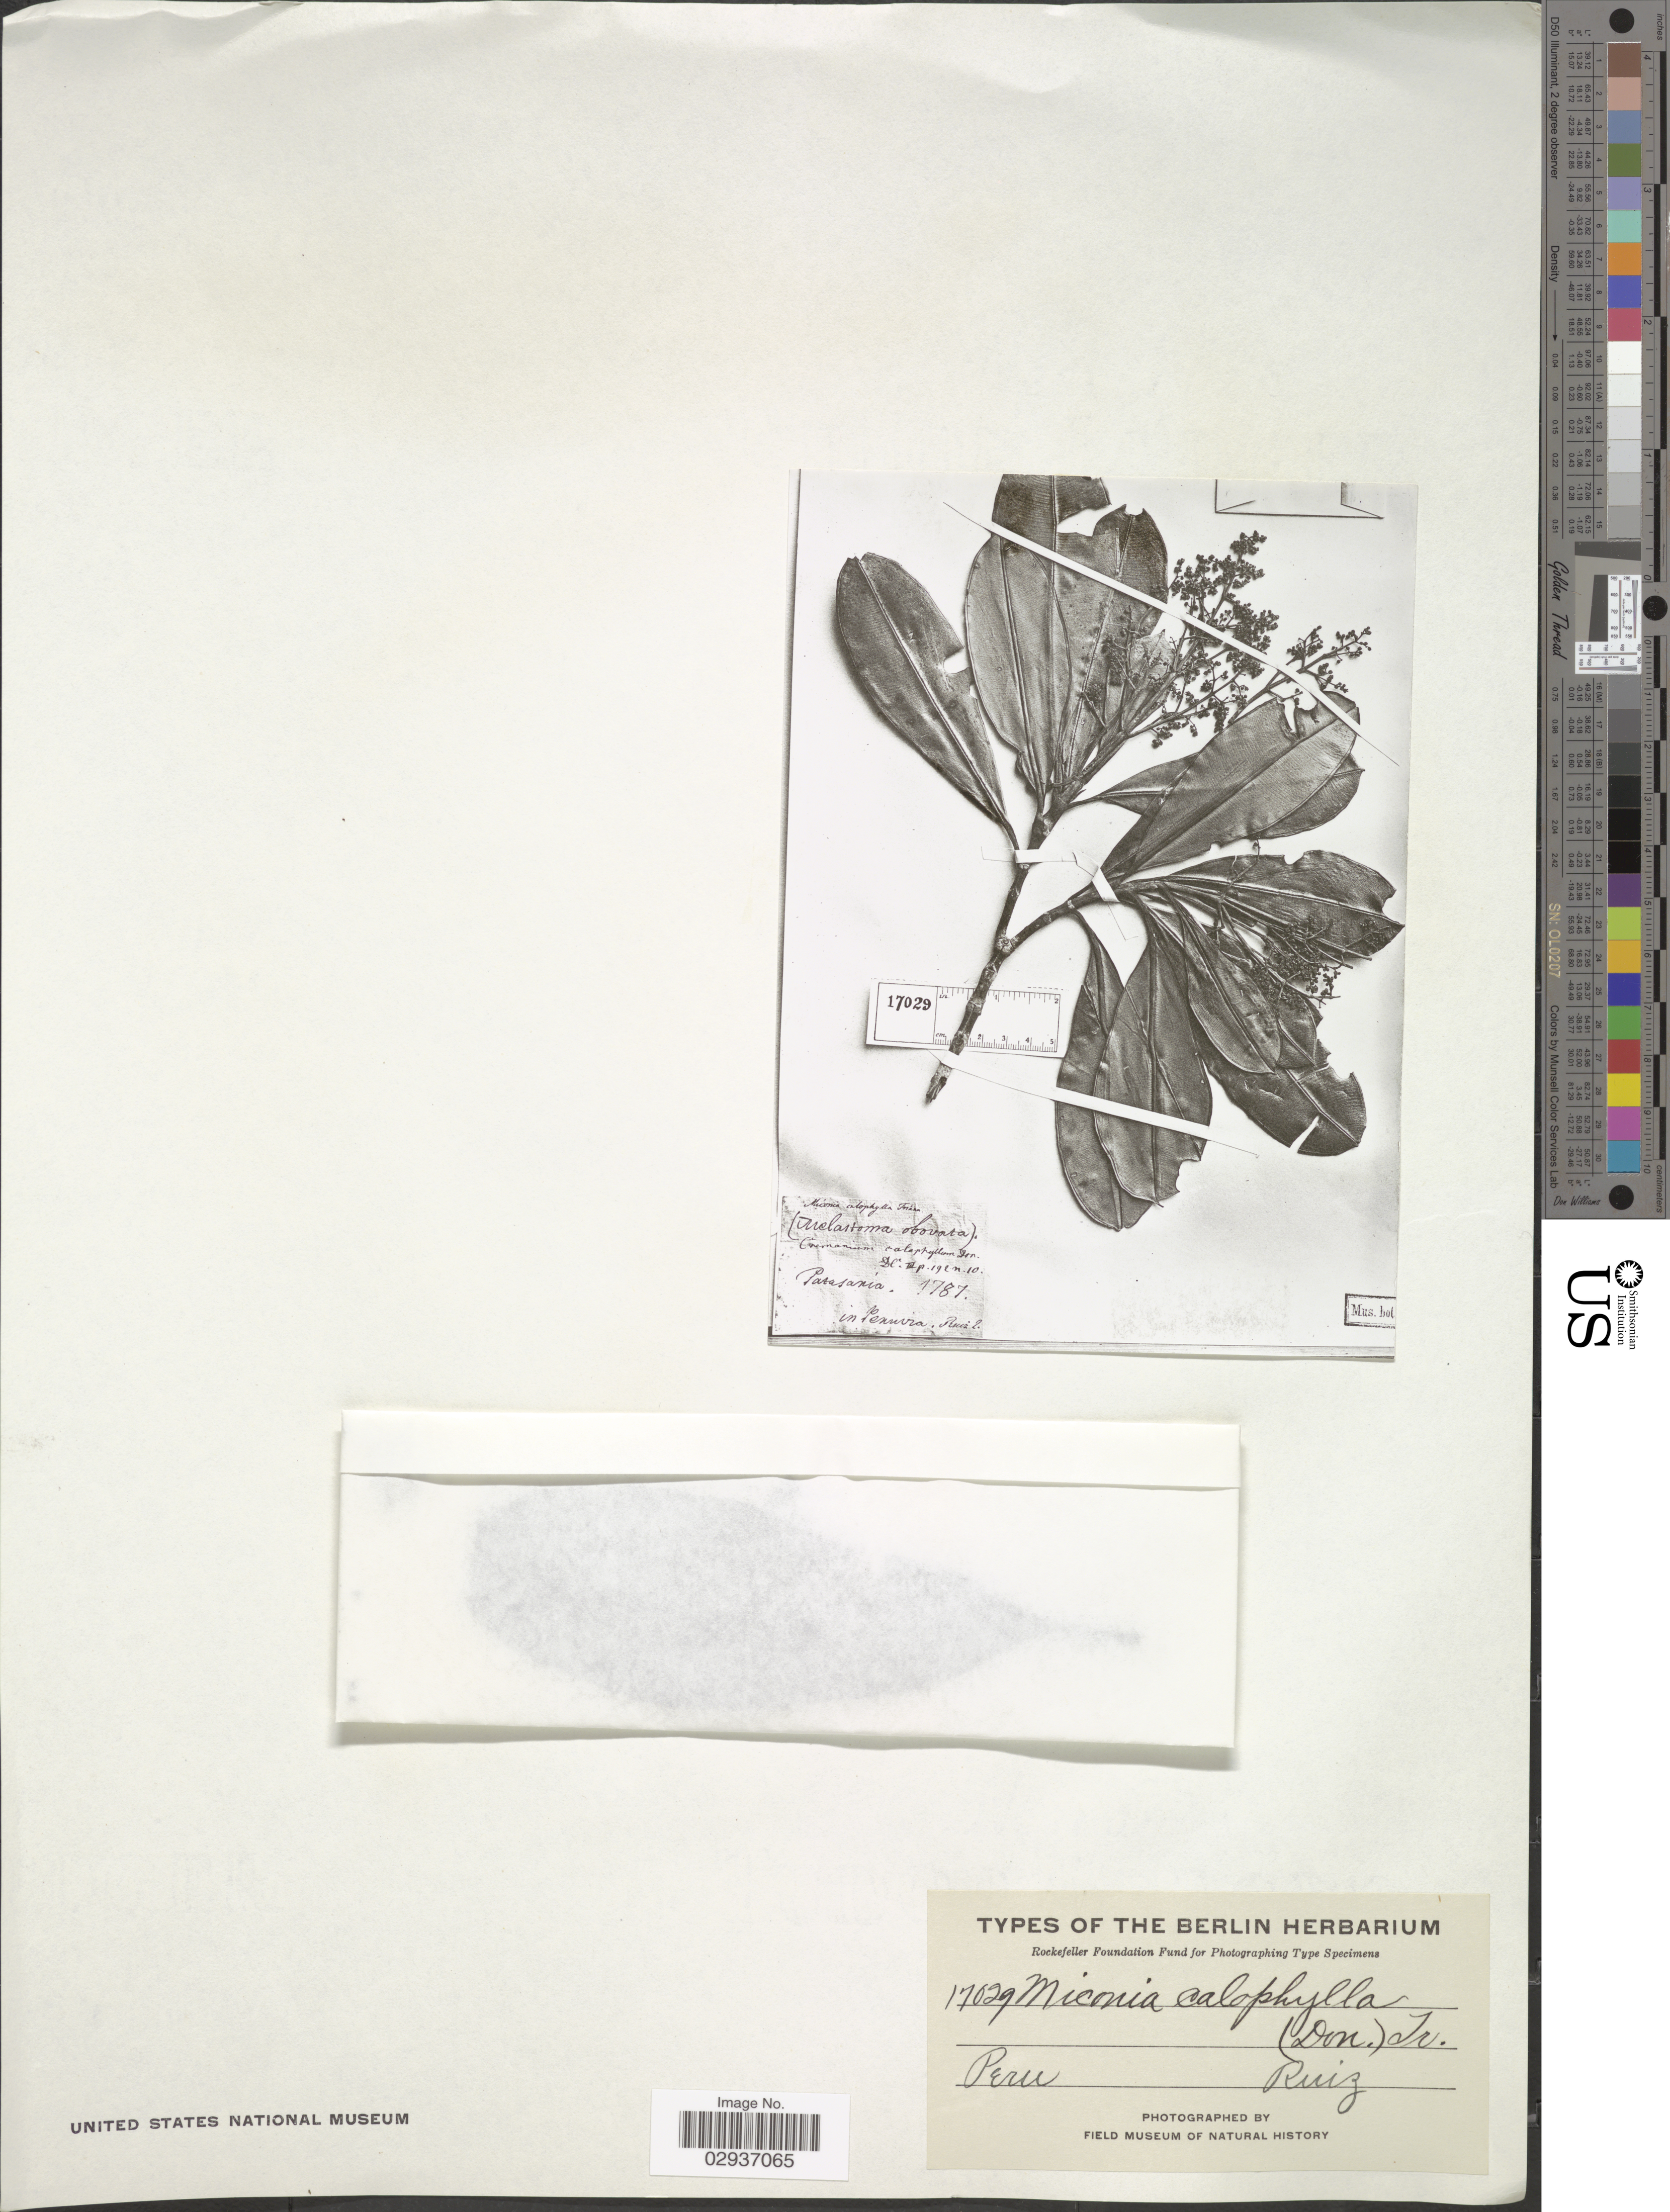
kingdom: Plantae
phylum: Tracheophyta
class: Magnoliopsida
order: Myrtales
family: Melastomataceae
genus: Miconia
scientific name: Miconia calophylla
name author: (D. Don) Triana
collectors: Ruiz, --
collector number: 17029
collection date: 1787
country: Peru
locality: Patasania.